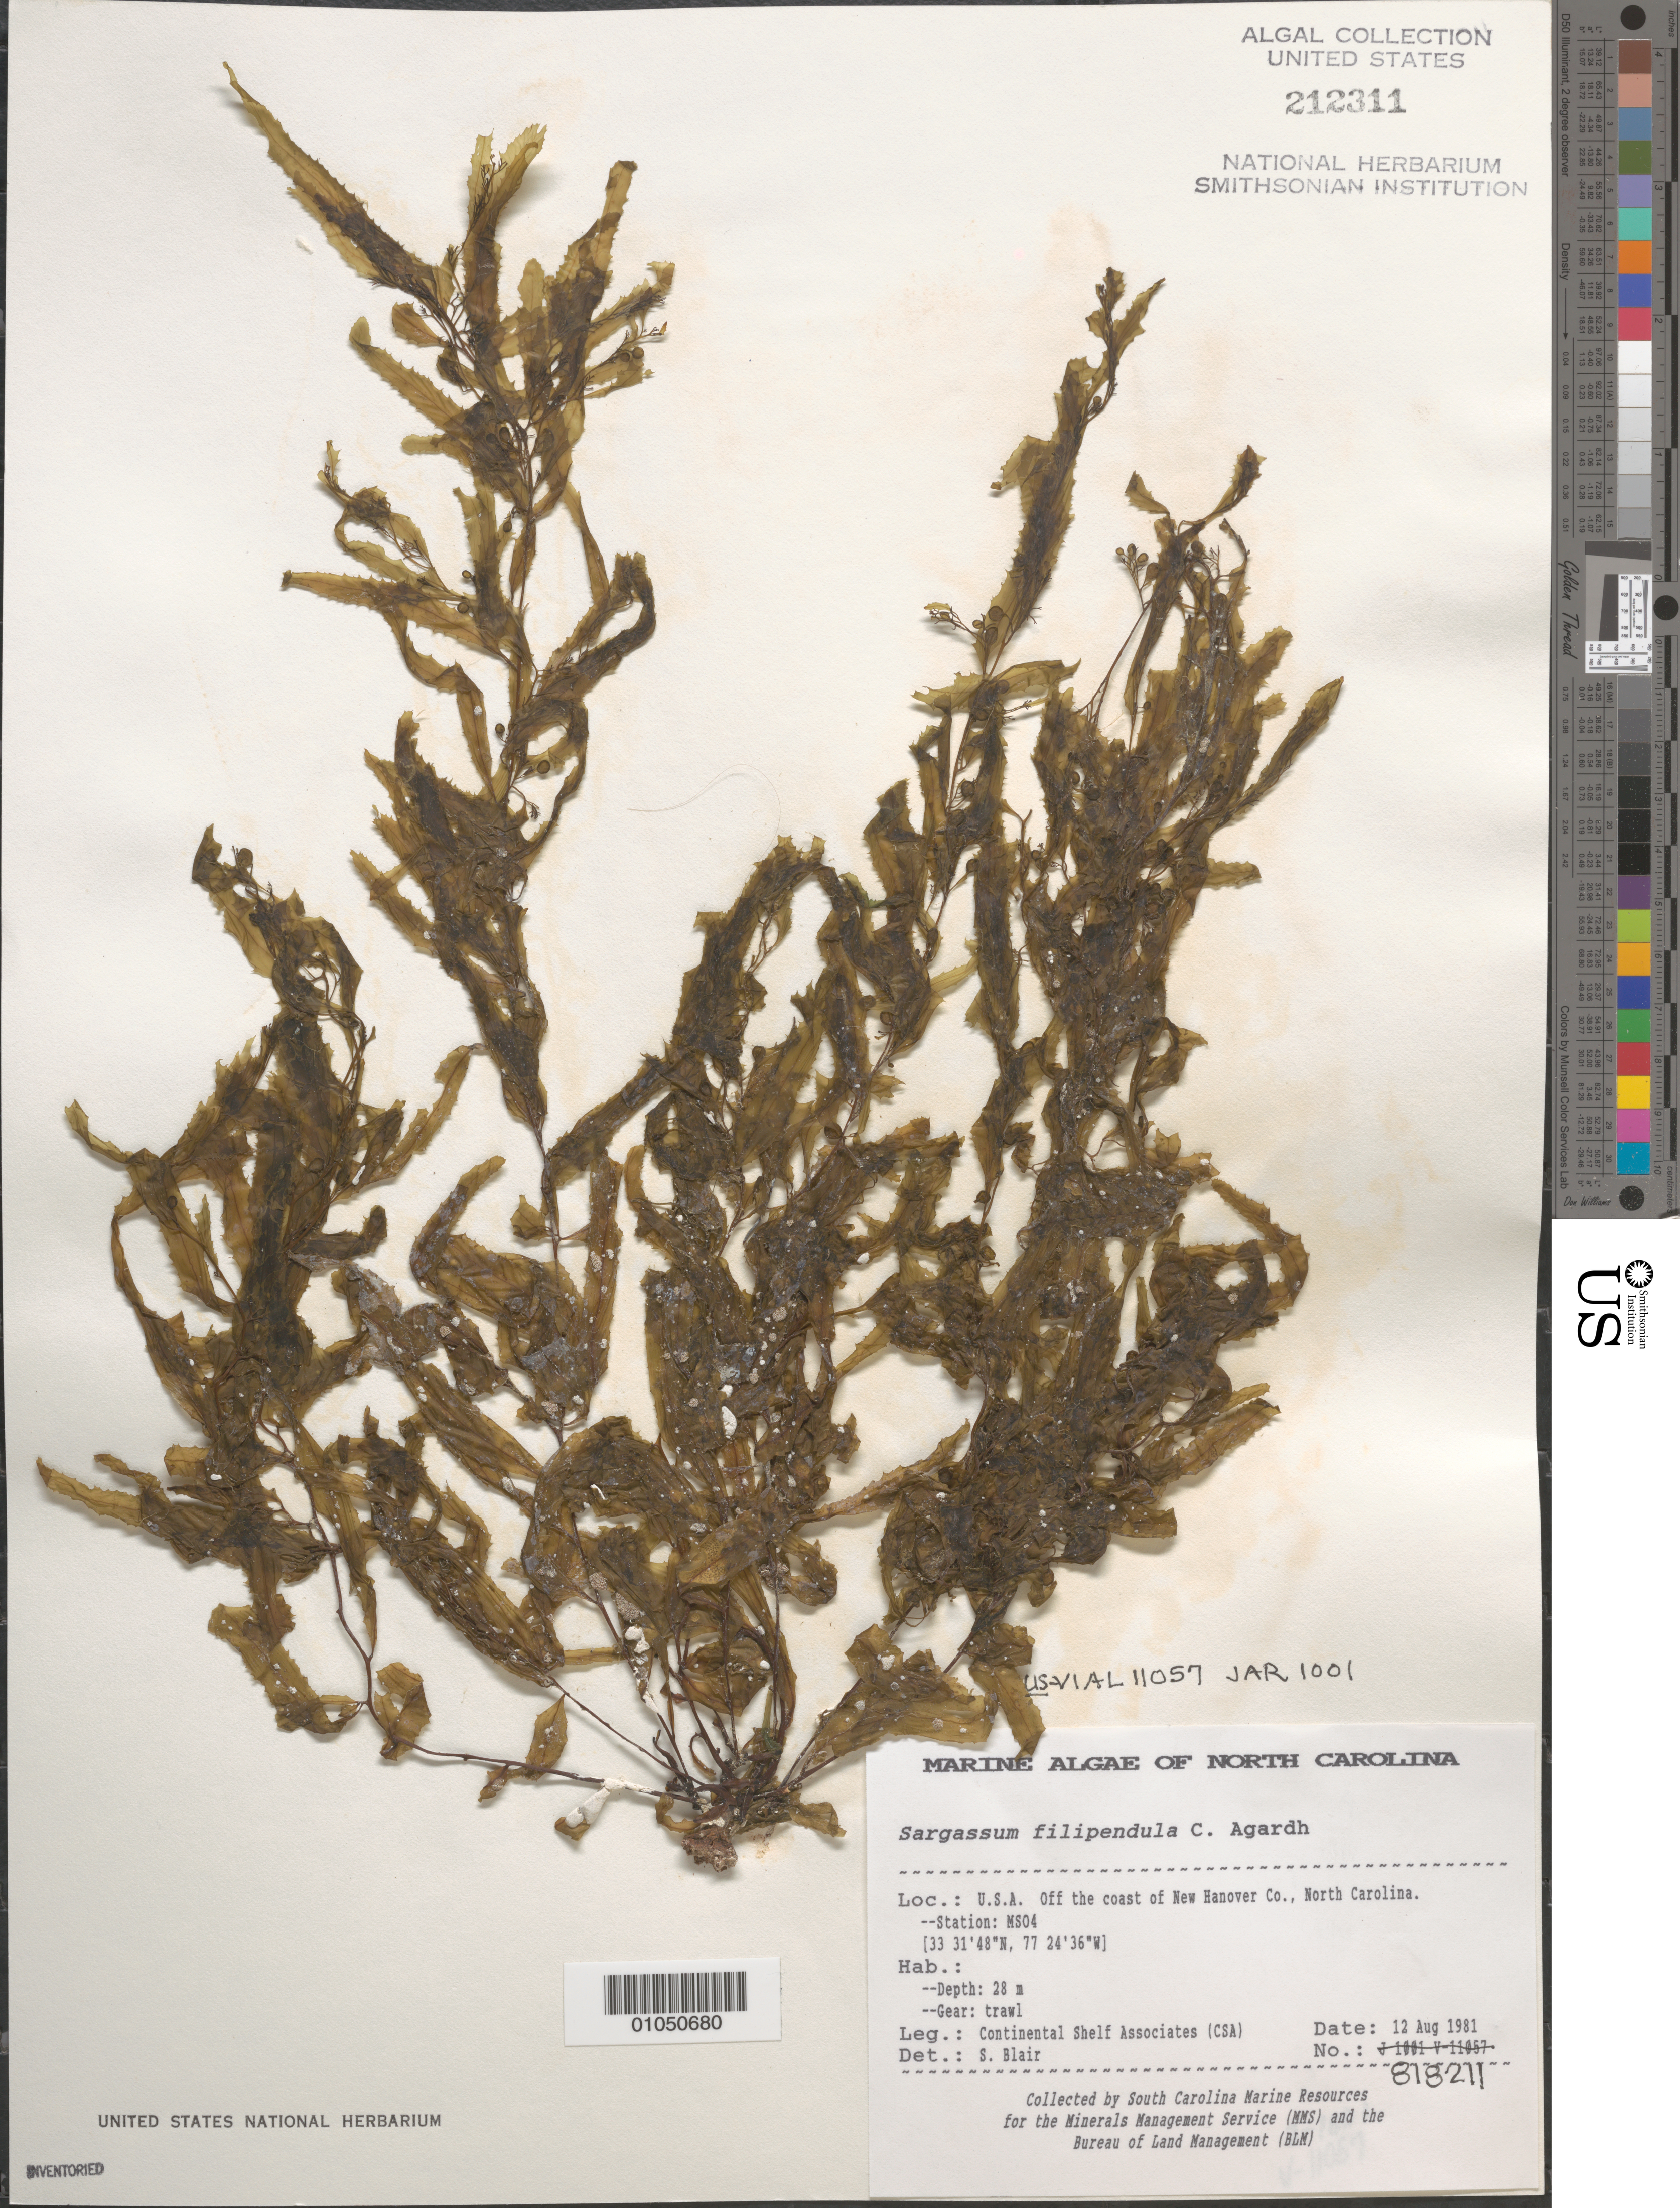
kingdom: Chromista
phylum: Ochrophyta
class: Phaeophyceae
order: Fucales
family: Sargassaceae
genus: Sargassum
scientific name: Sargassum filipendula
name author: C. Agardh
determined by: Blair, S. M.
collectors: Continental Shelf Associates for the MMS/BLM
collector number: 818211 Station MS04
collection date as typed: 12 Aug 1981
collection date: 1981-08-12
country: United States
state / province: North Carolina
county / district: New Hanover County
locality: Off coast of New Hanover County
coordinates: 33 31'48"N, 77 24'36"W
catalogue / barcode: US 212311